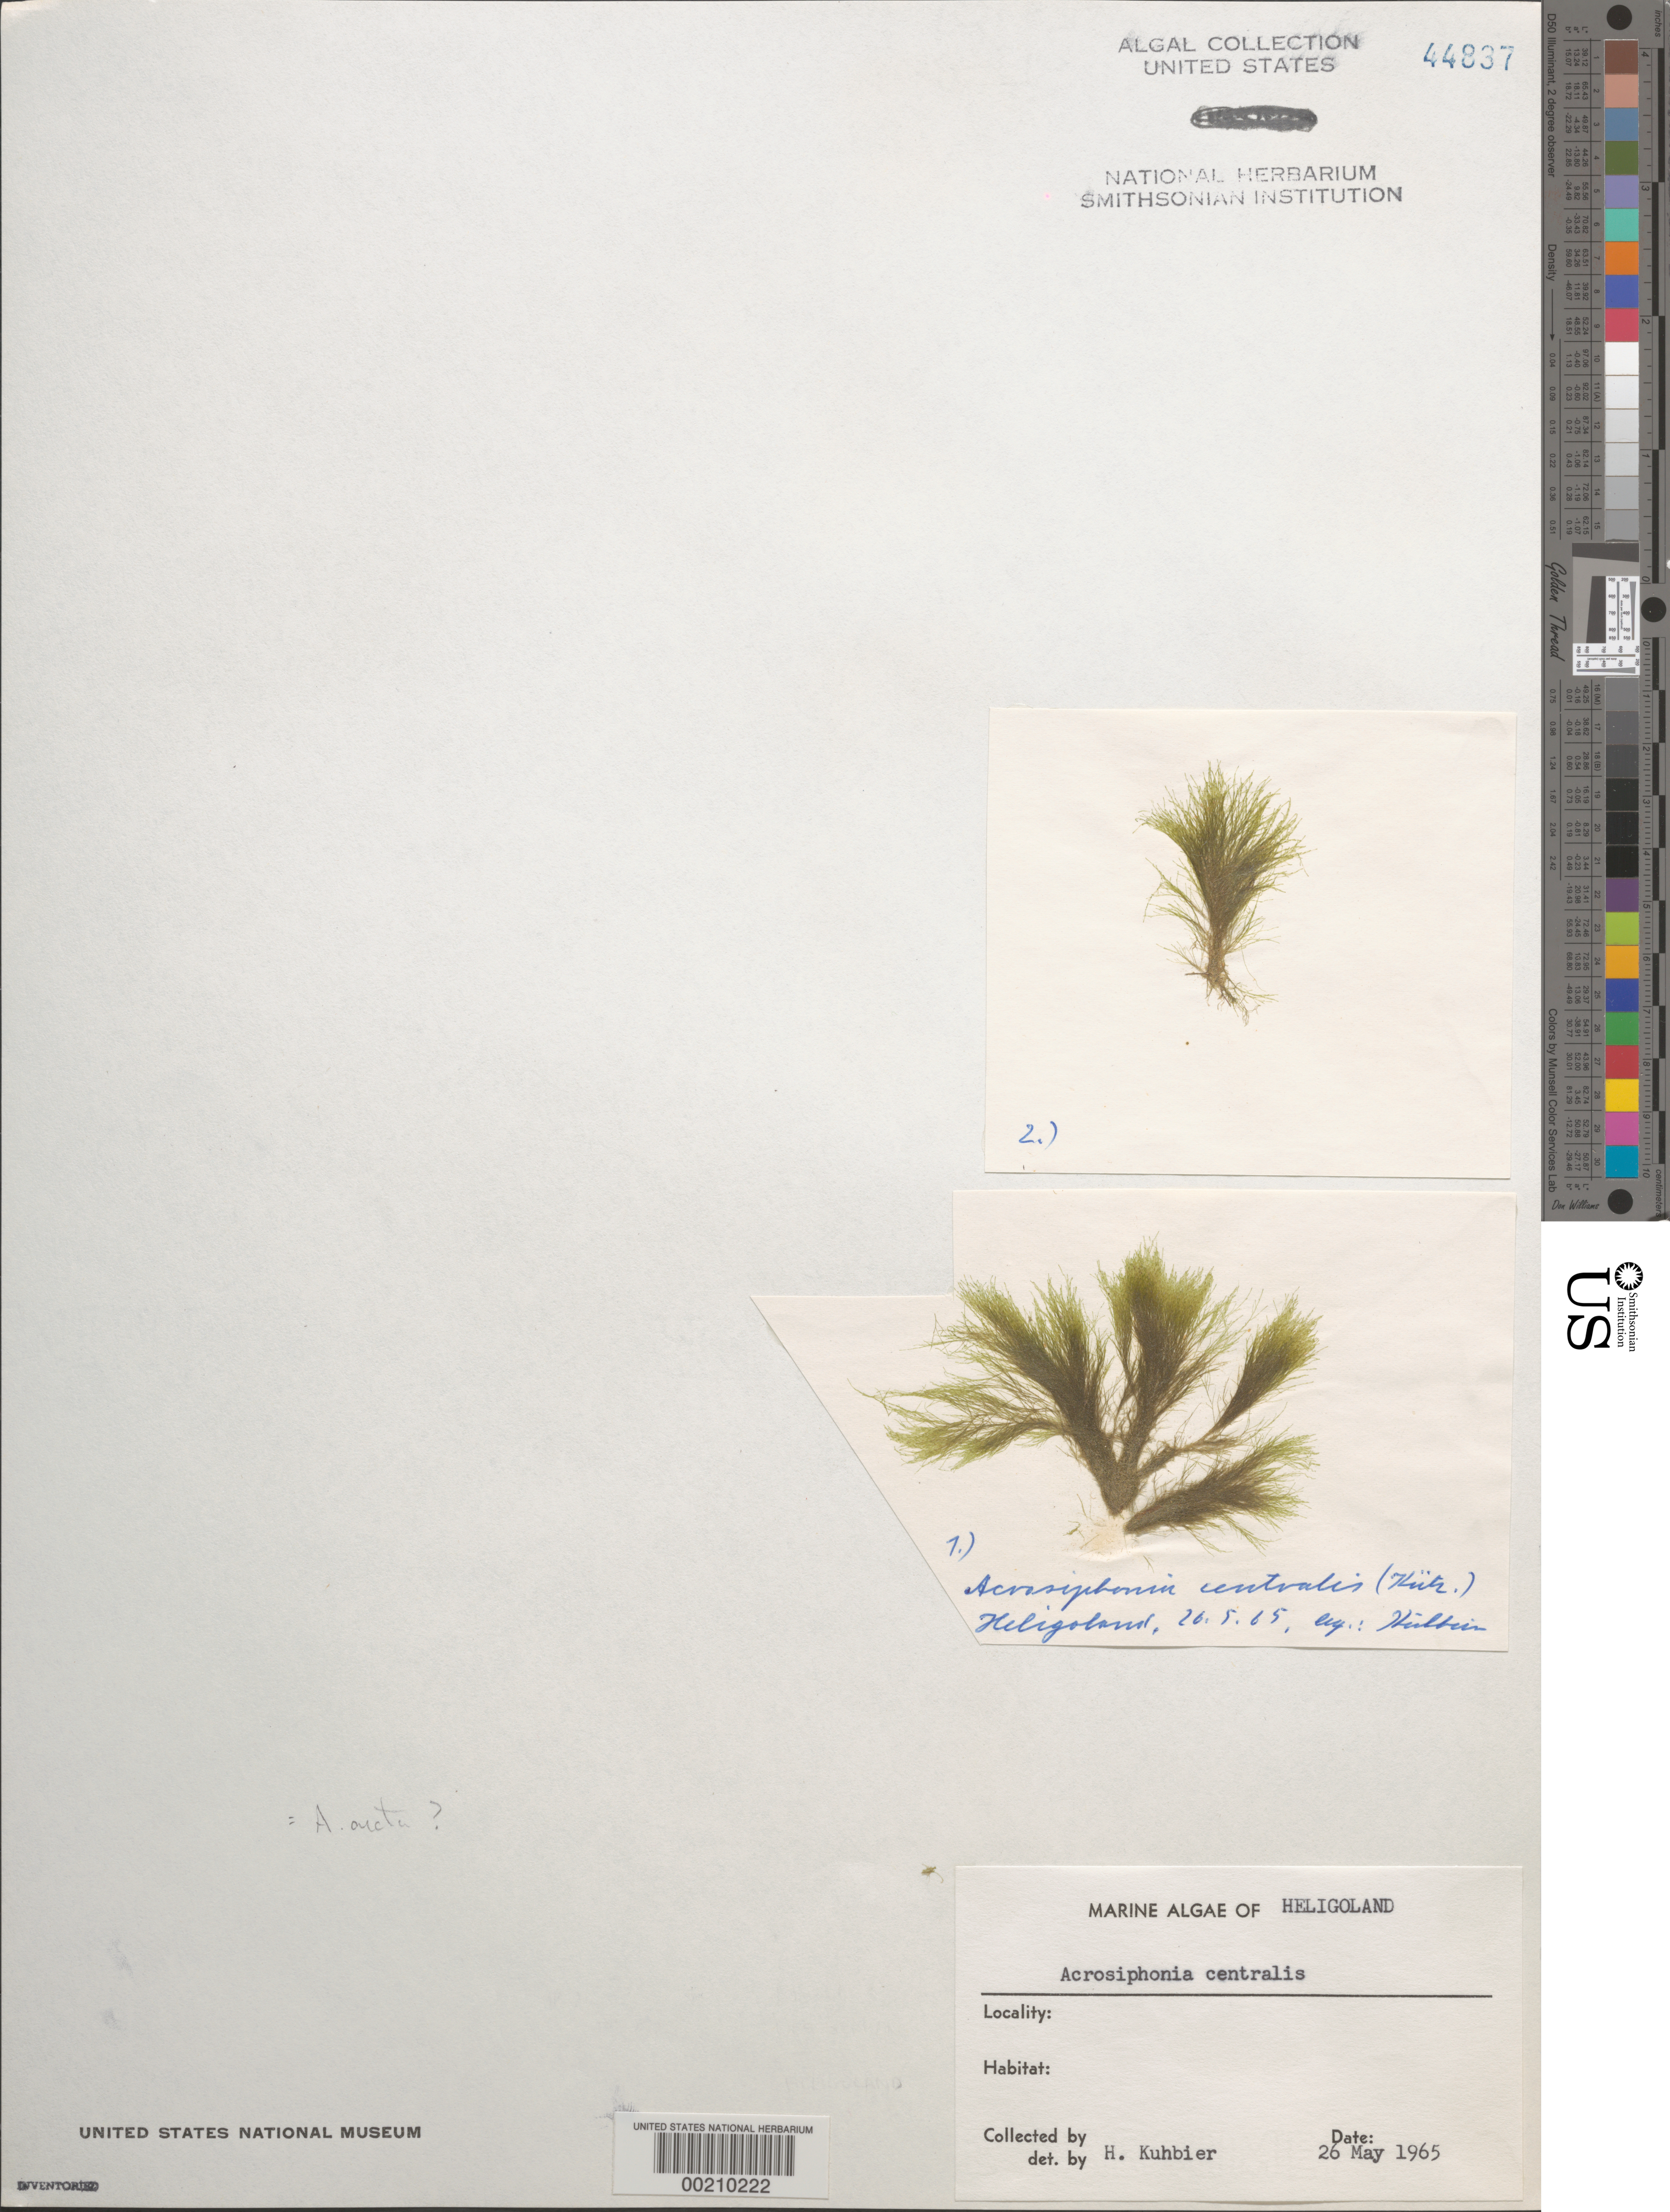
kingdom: Plantae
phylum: Chlorophyta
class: Ulvophyceae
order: Ulotrichales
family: Ulotrichaceae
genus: Acrosiphonia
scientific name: Acrosiphonia arcta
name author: (Dillwyn) Gain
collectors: H. Kuhbier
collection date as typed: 26 May 1965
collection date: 1965-05-26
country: Germany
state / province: Schleswig-Holstein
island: Helgoland (Heligoland)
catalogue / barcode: US 44837